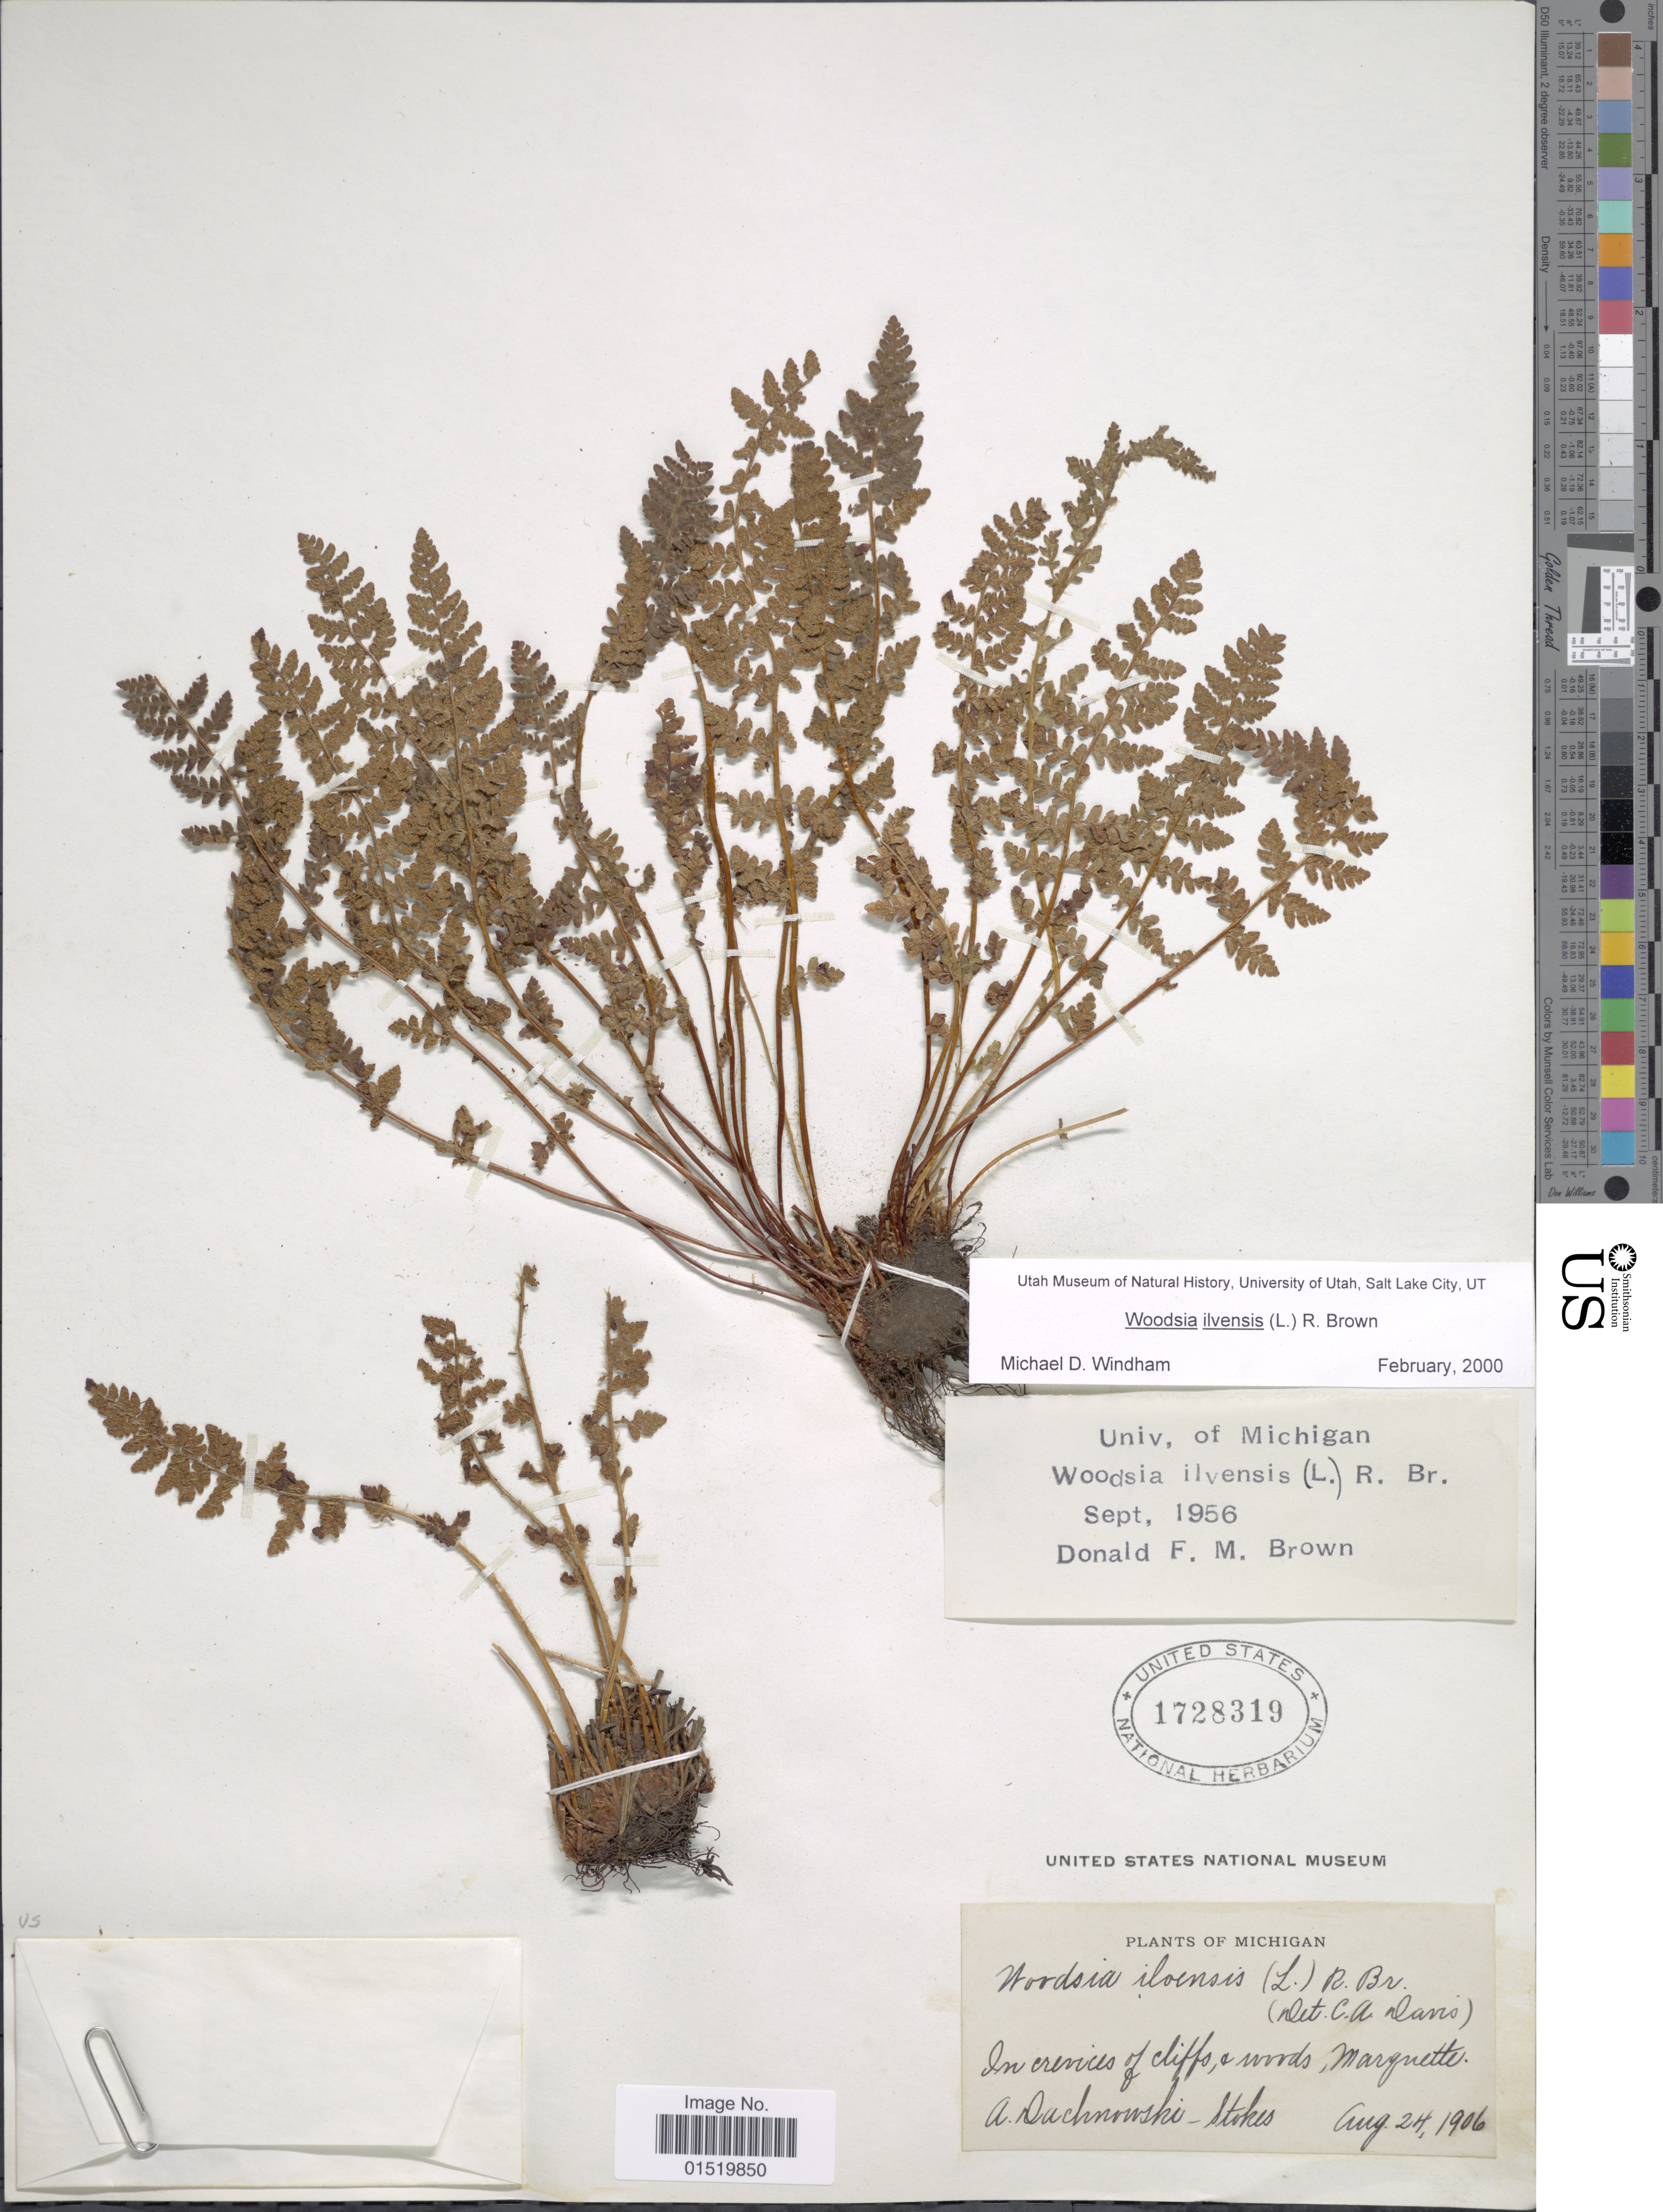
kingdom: Plantae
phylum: Tracheophyta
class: Polypodiopsida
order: Polypodiales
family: Woodsiaceae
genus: Woodsia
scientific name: Woodsia ilvensis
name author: (L.) R. Br.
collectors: A. P. Dachnowski-Stokes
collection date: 1906-08-24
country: United States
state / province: Michigan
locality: In crevices of cliff, woods, Marquette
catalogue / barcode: US 1728319